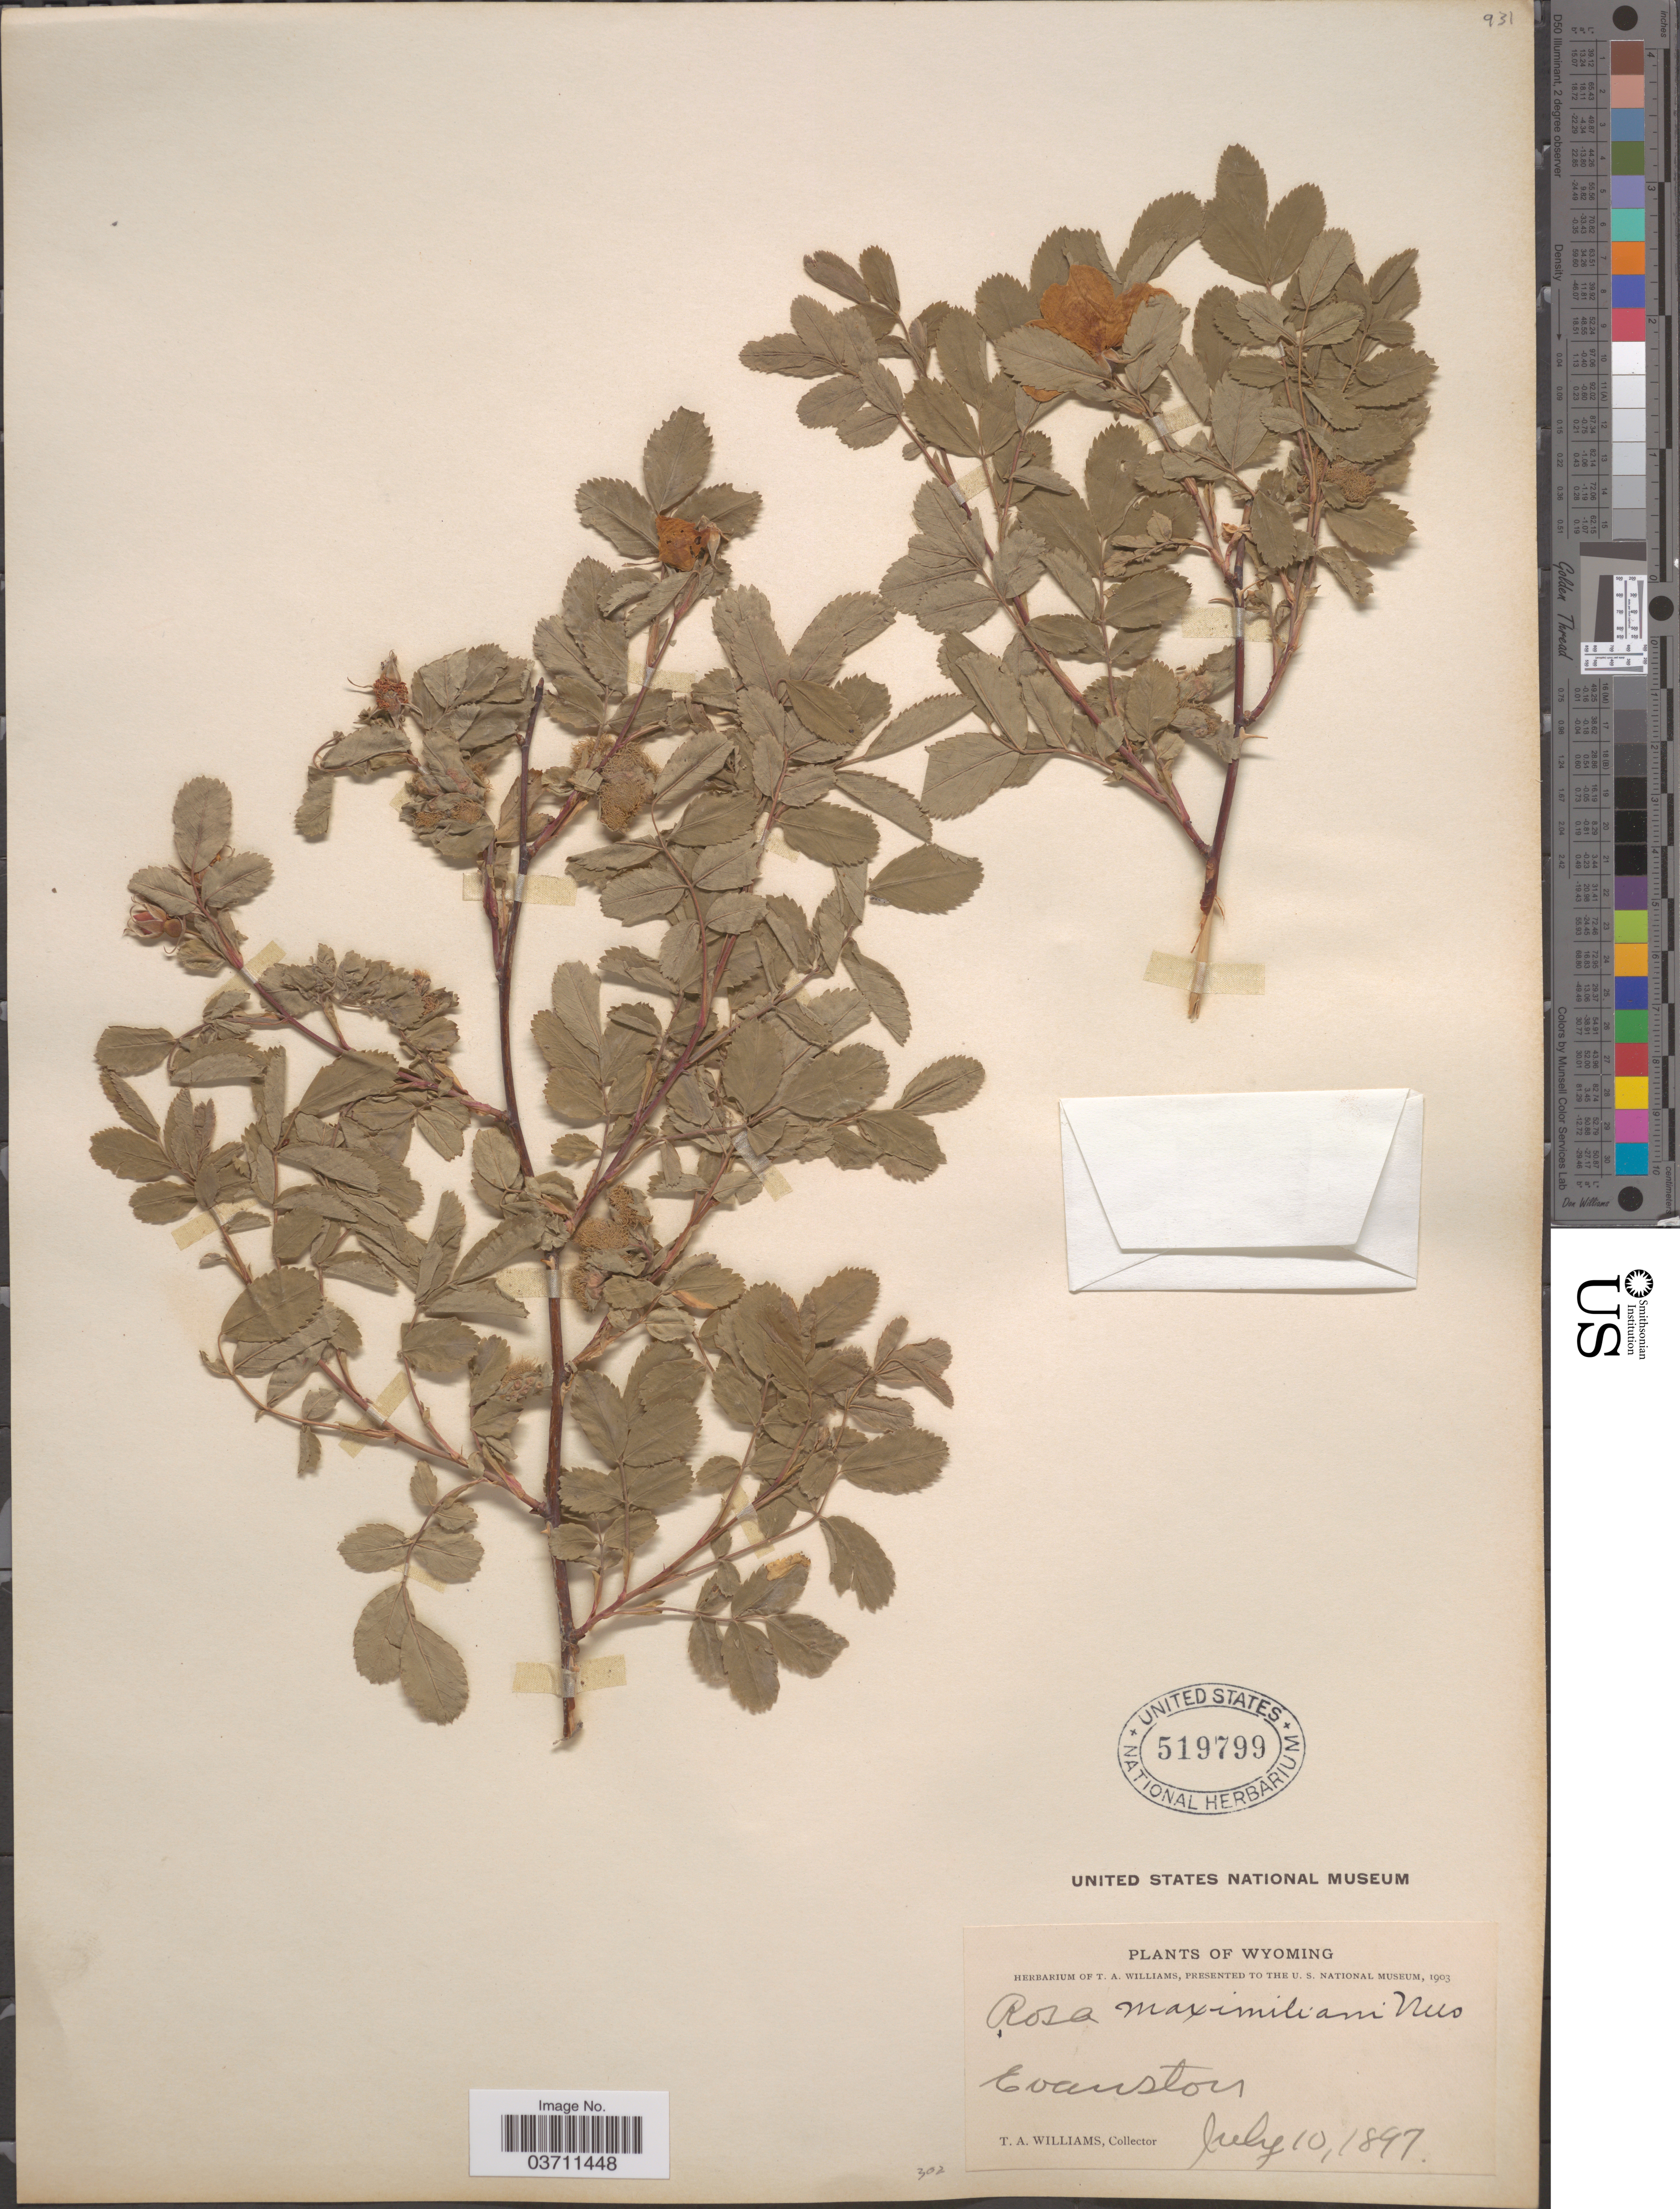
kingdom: Plantae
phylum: Tracheophyta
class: Magnoliopsida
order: Rosales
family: Rosaceae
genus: Rosa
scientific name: Rosa maximiliani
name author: Nees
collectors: T. Williams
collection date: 1897-07-10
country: United States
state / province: Wyoming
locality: Evanston.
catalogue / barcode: US 519799